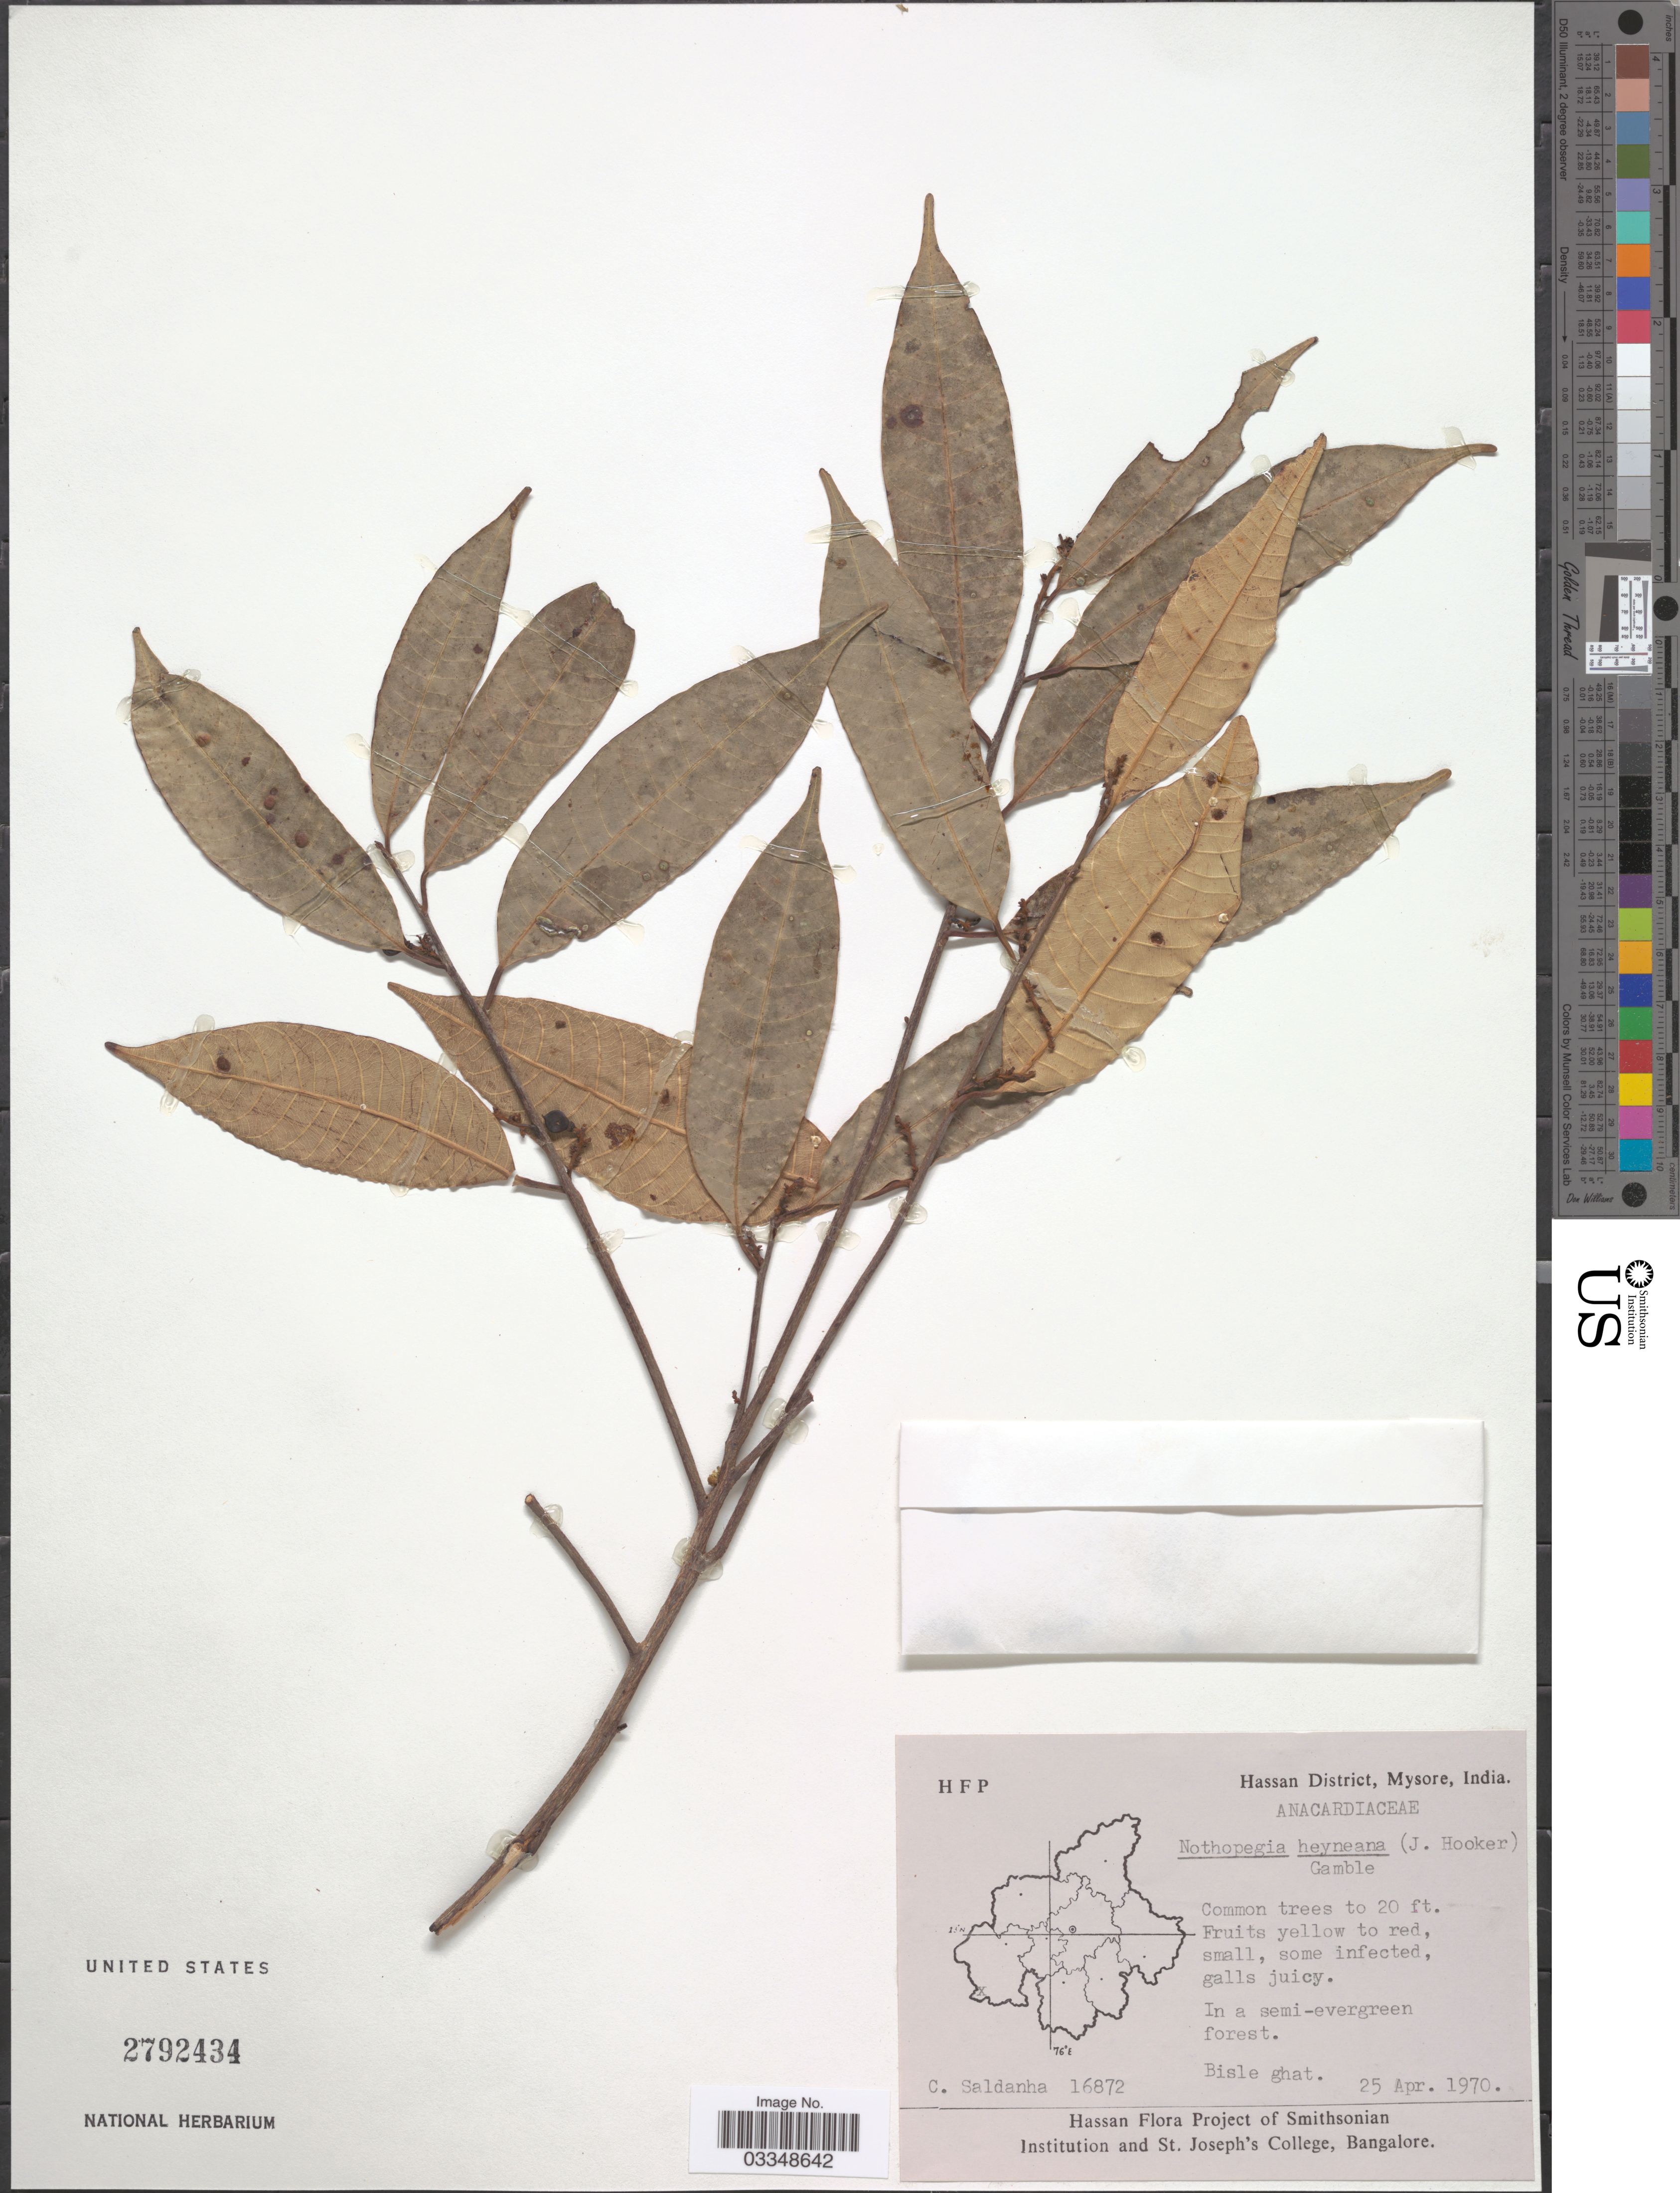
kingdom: Plantae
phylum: Tracheophyta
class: Magnoliopsida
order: Sapindales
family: Anacardiaceae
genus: Nothopegia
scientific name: Nothopegia heyneana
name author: Gamble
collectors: C. Saldanha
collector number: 16872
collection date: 1970-04-25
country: India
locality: Hassan District, Mysore. Bisle ghat.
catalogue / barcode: US 2792434